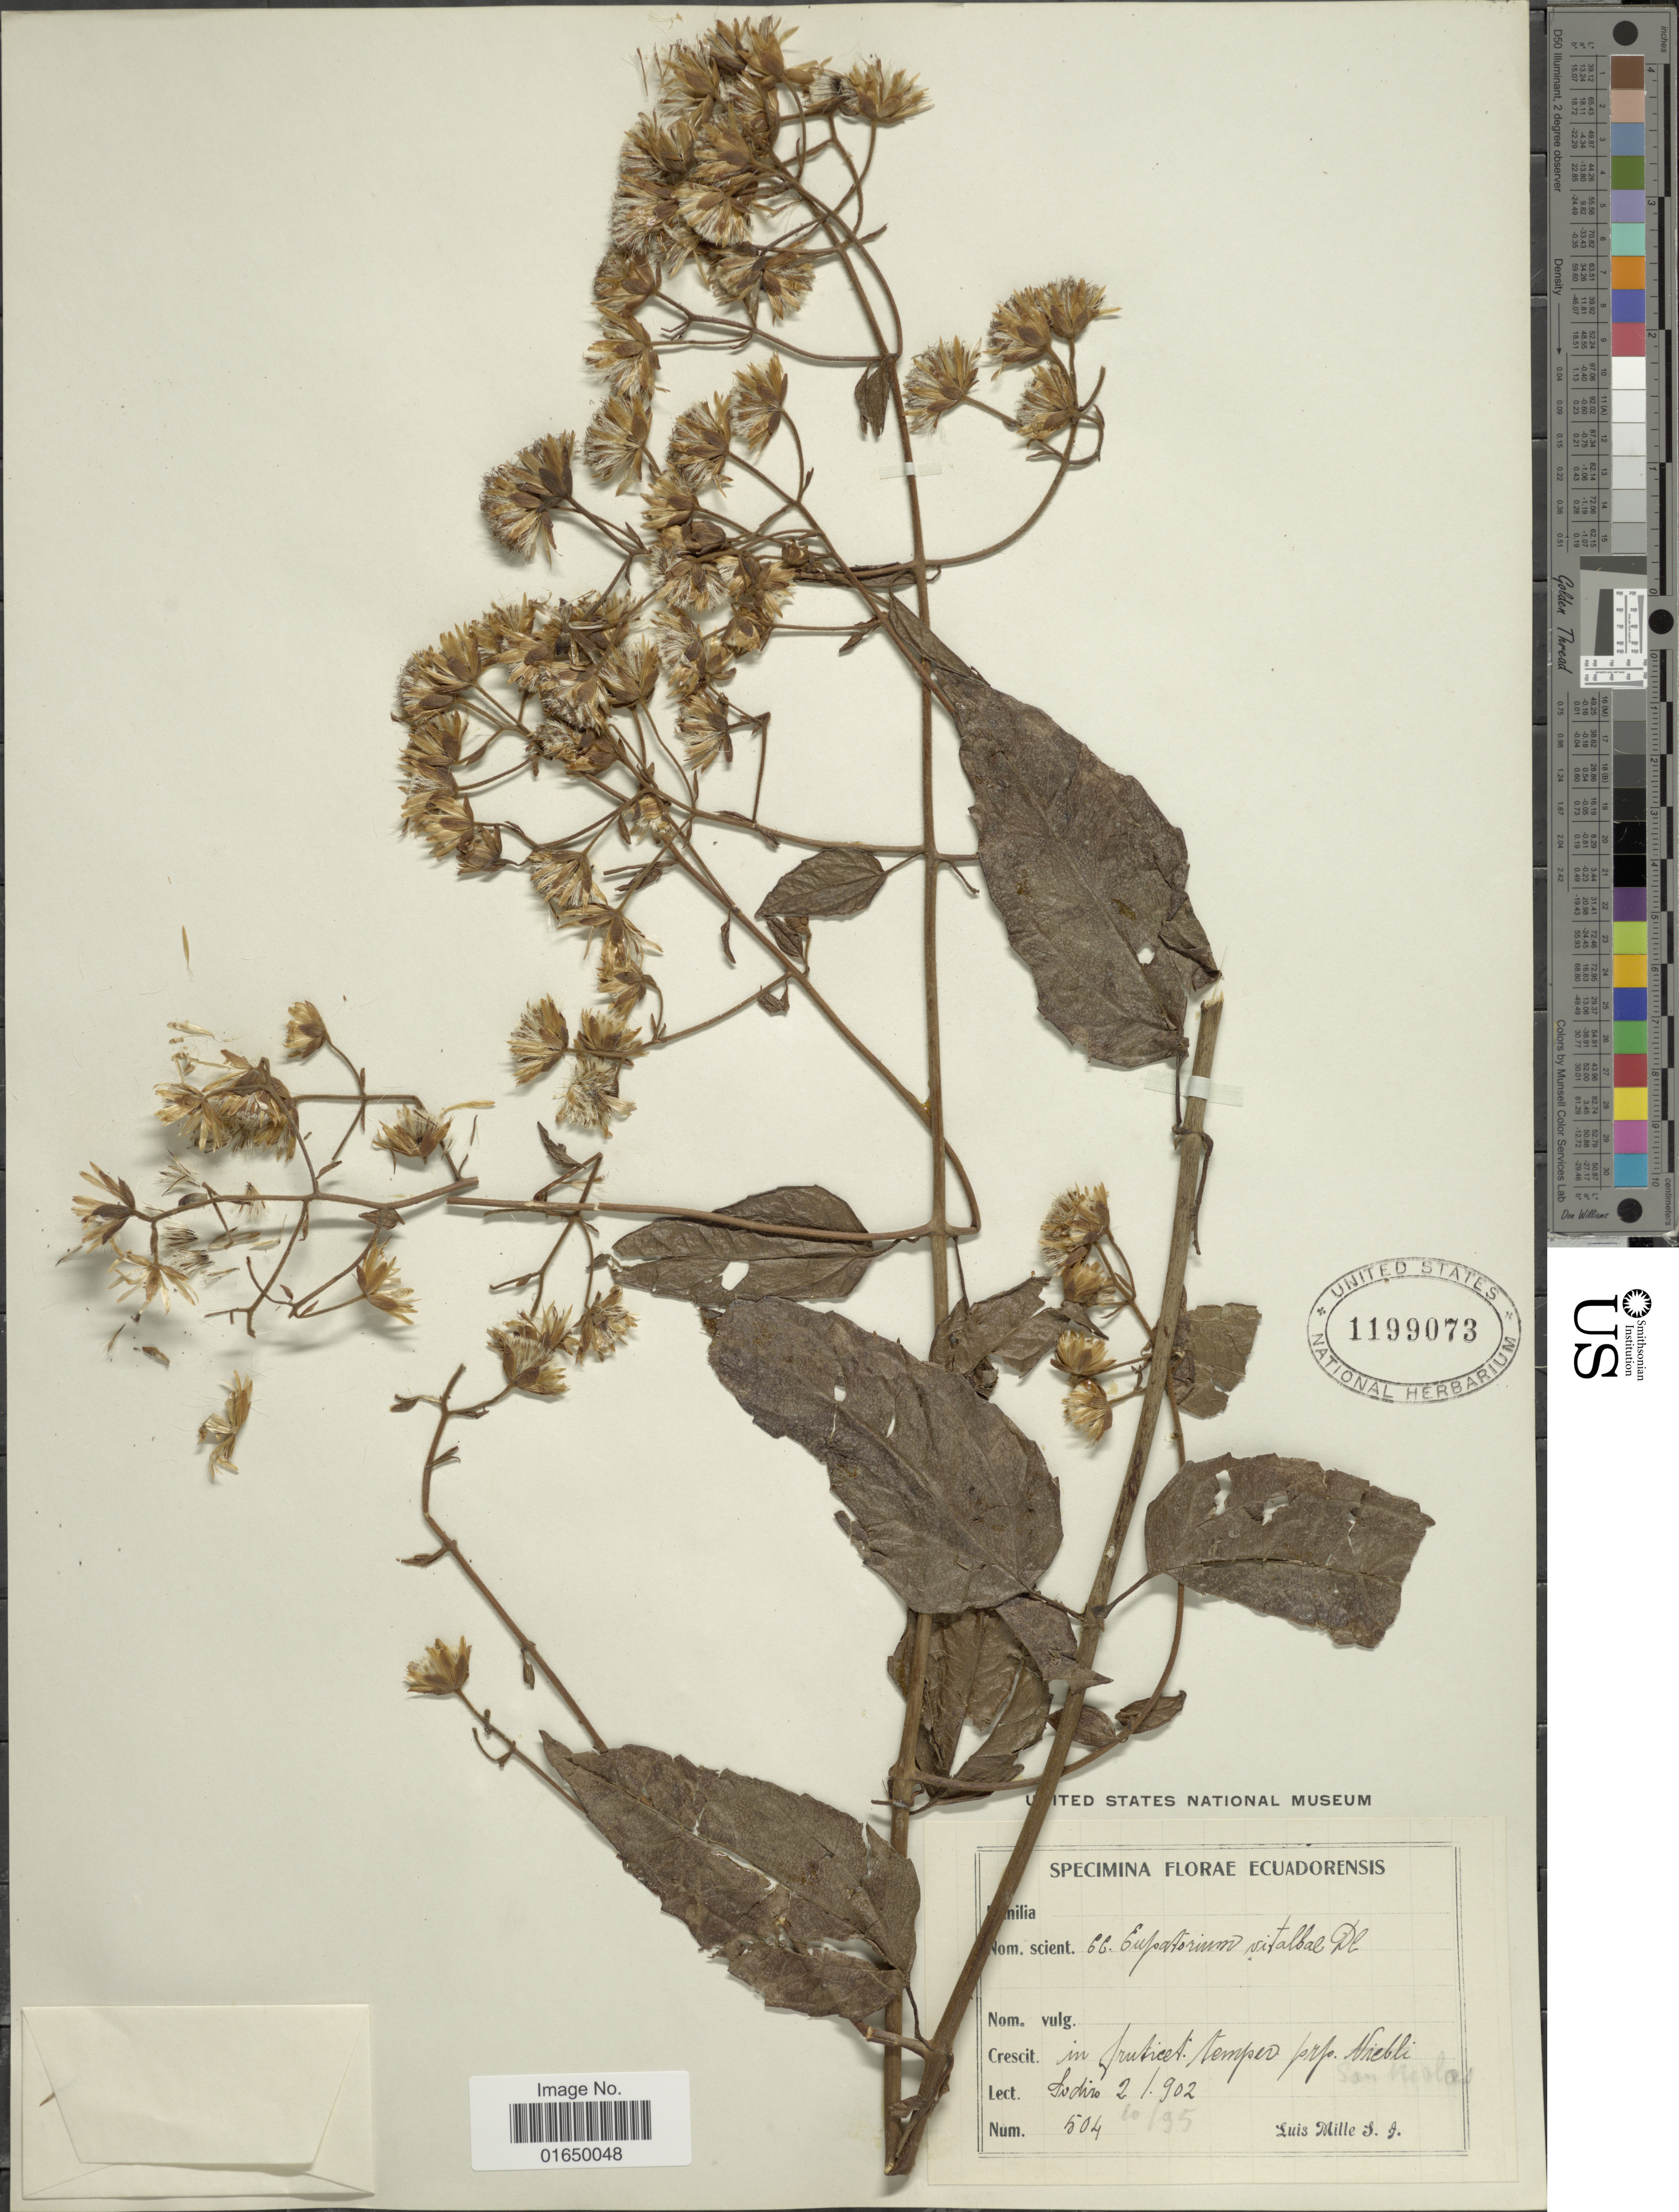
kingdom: Plantae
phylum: Tracheophyta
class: Magnoliopsida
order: Asterales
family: Asteraceae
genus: Heterocondylus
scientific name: Heterocondylus vitalbae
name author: (DC.) R.M. King & H. Rob.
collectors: Sodiro, --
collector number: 504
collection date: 1902-02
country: Ecuador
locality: In fruticet tempero prp San Nicolas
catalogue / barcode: US 1199073